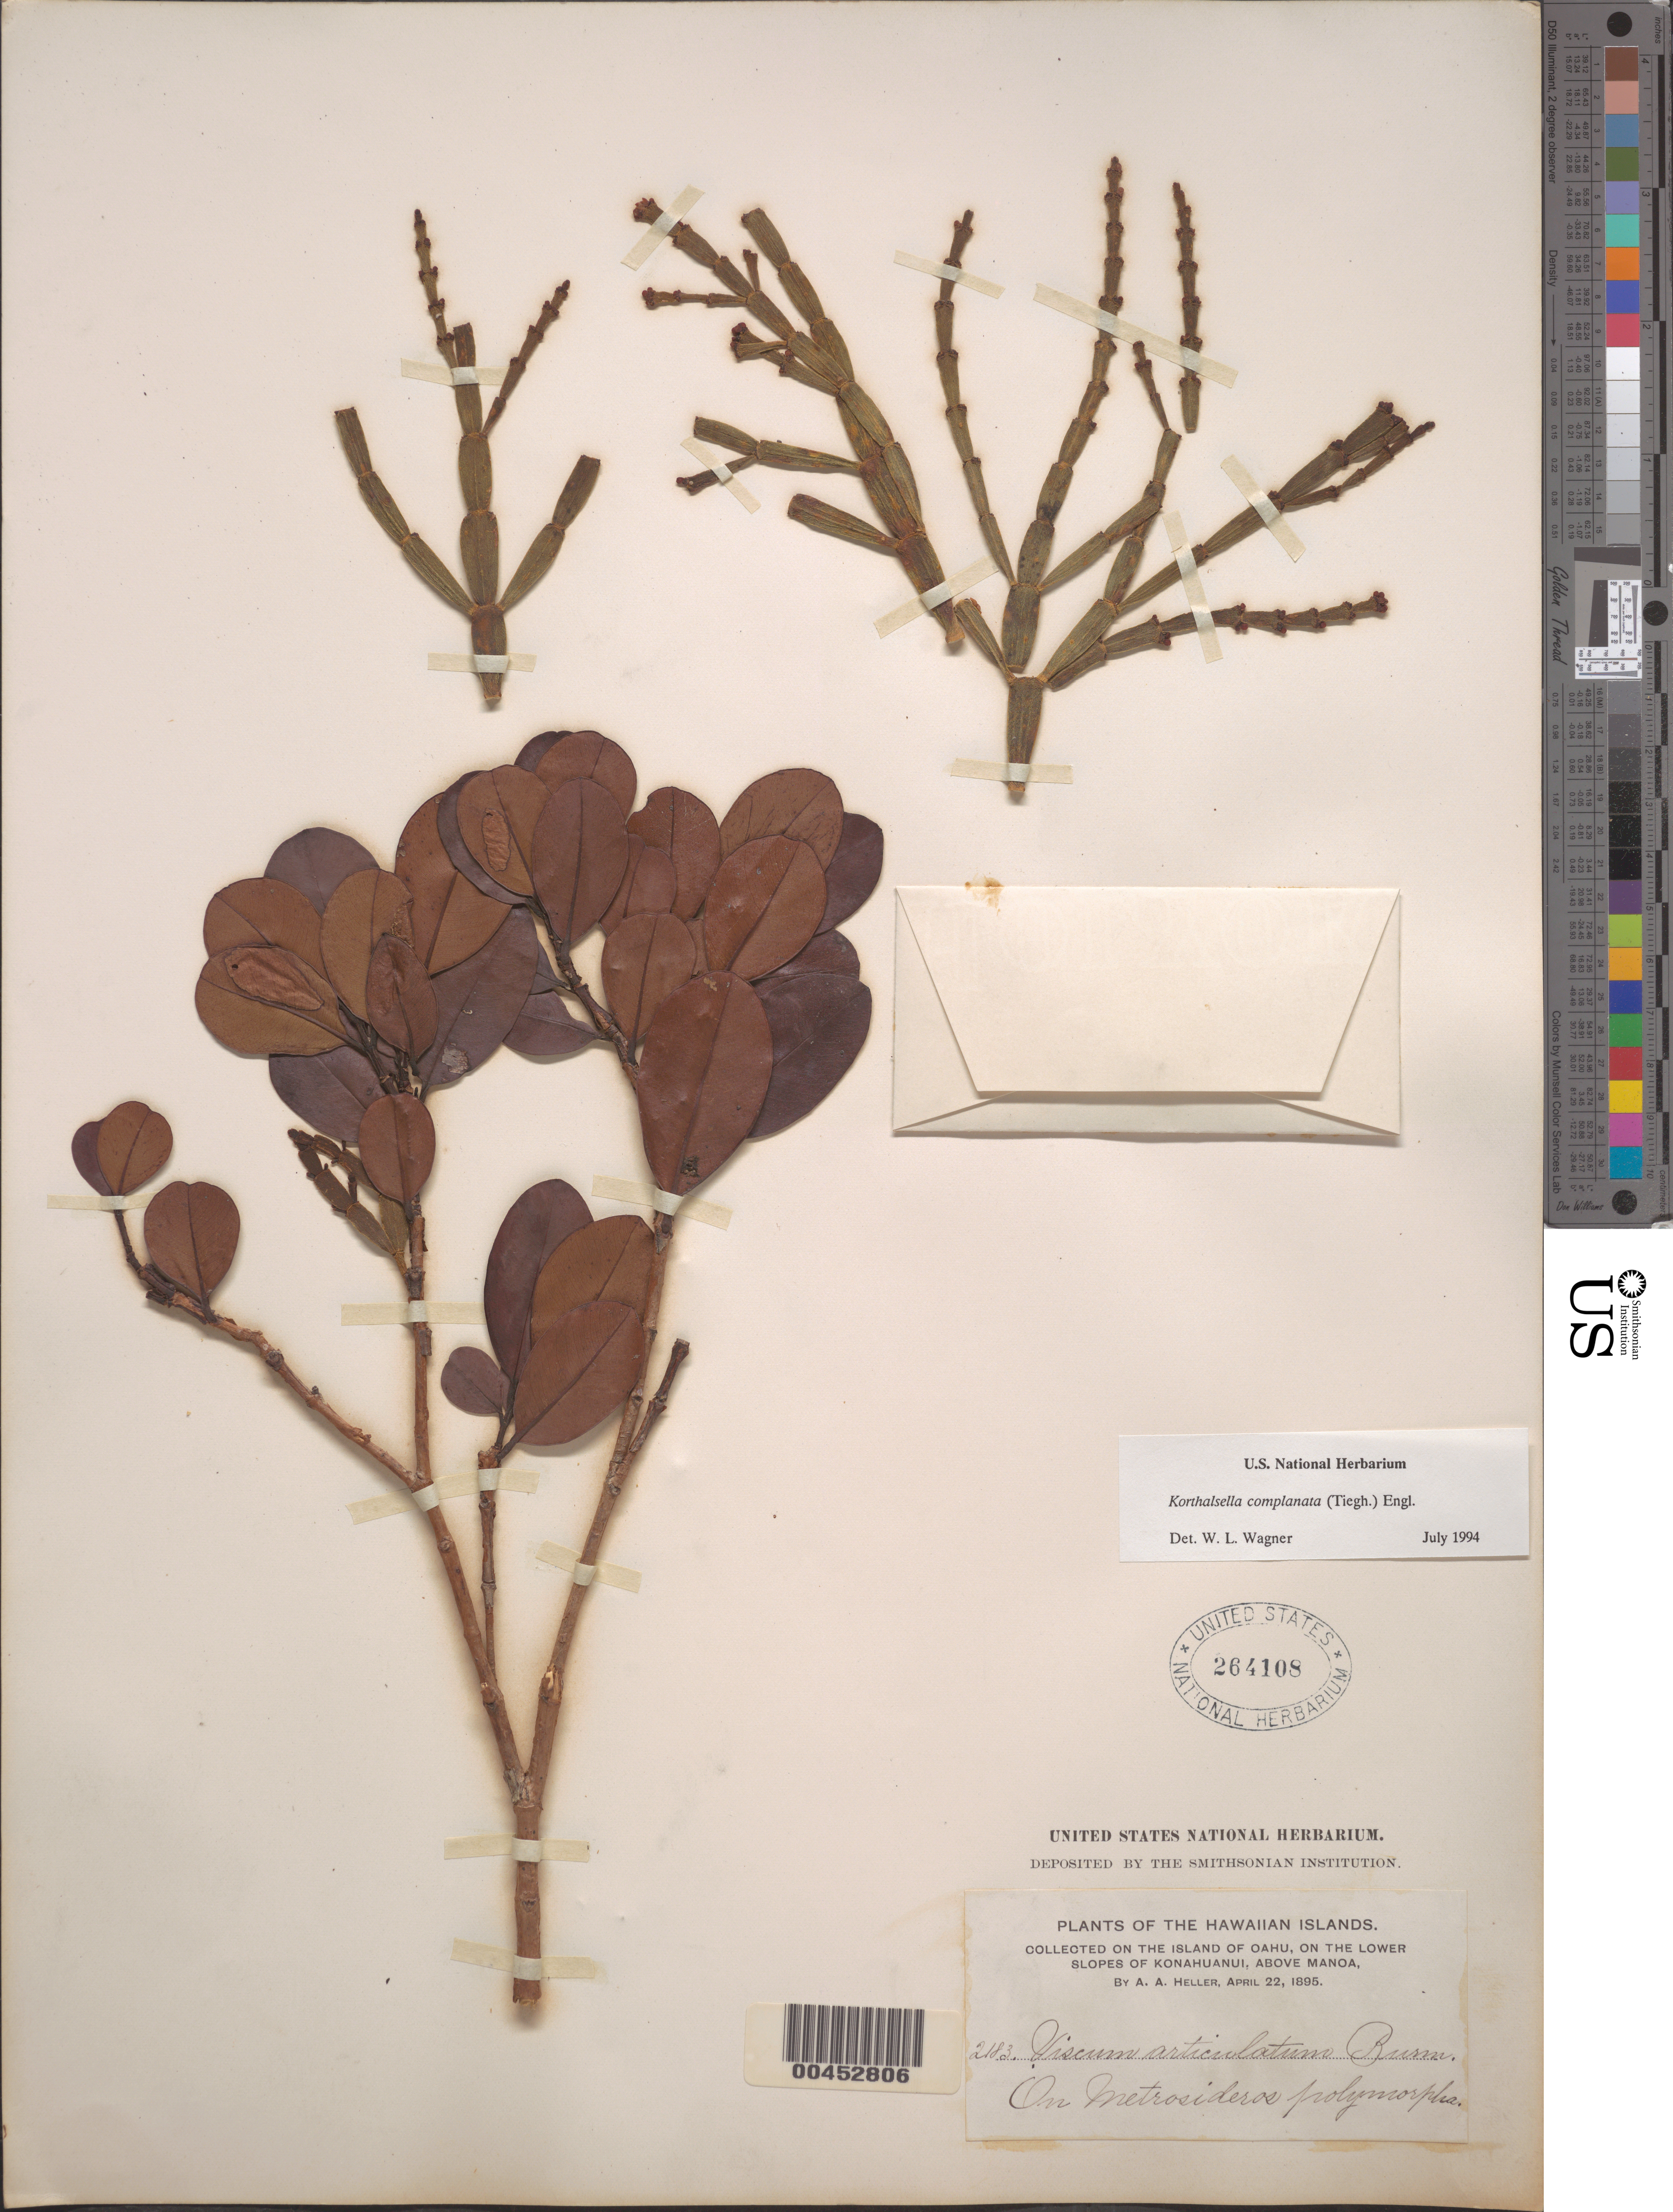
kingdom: Plantae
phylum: Tracheophyta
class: Magnoliopsida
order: Santalales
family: Viscaceae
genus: Korthalsella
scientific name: Korthalsella complanata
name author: (Tiegh.) Engl.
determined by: Wagner, W. L., (BOT), Smithsonian Institution - National Museum of Natural History (UNITED STATES)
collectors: A. A. Heller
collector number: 2183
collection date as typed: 22 Apr 1895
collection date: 1895-04-22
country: United States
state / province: Hawaii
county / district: Honolulu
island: Oahu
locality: On the lower slopes of Konahuanui, above Manoa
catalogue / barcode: US 264108